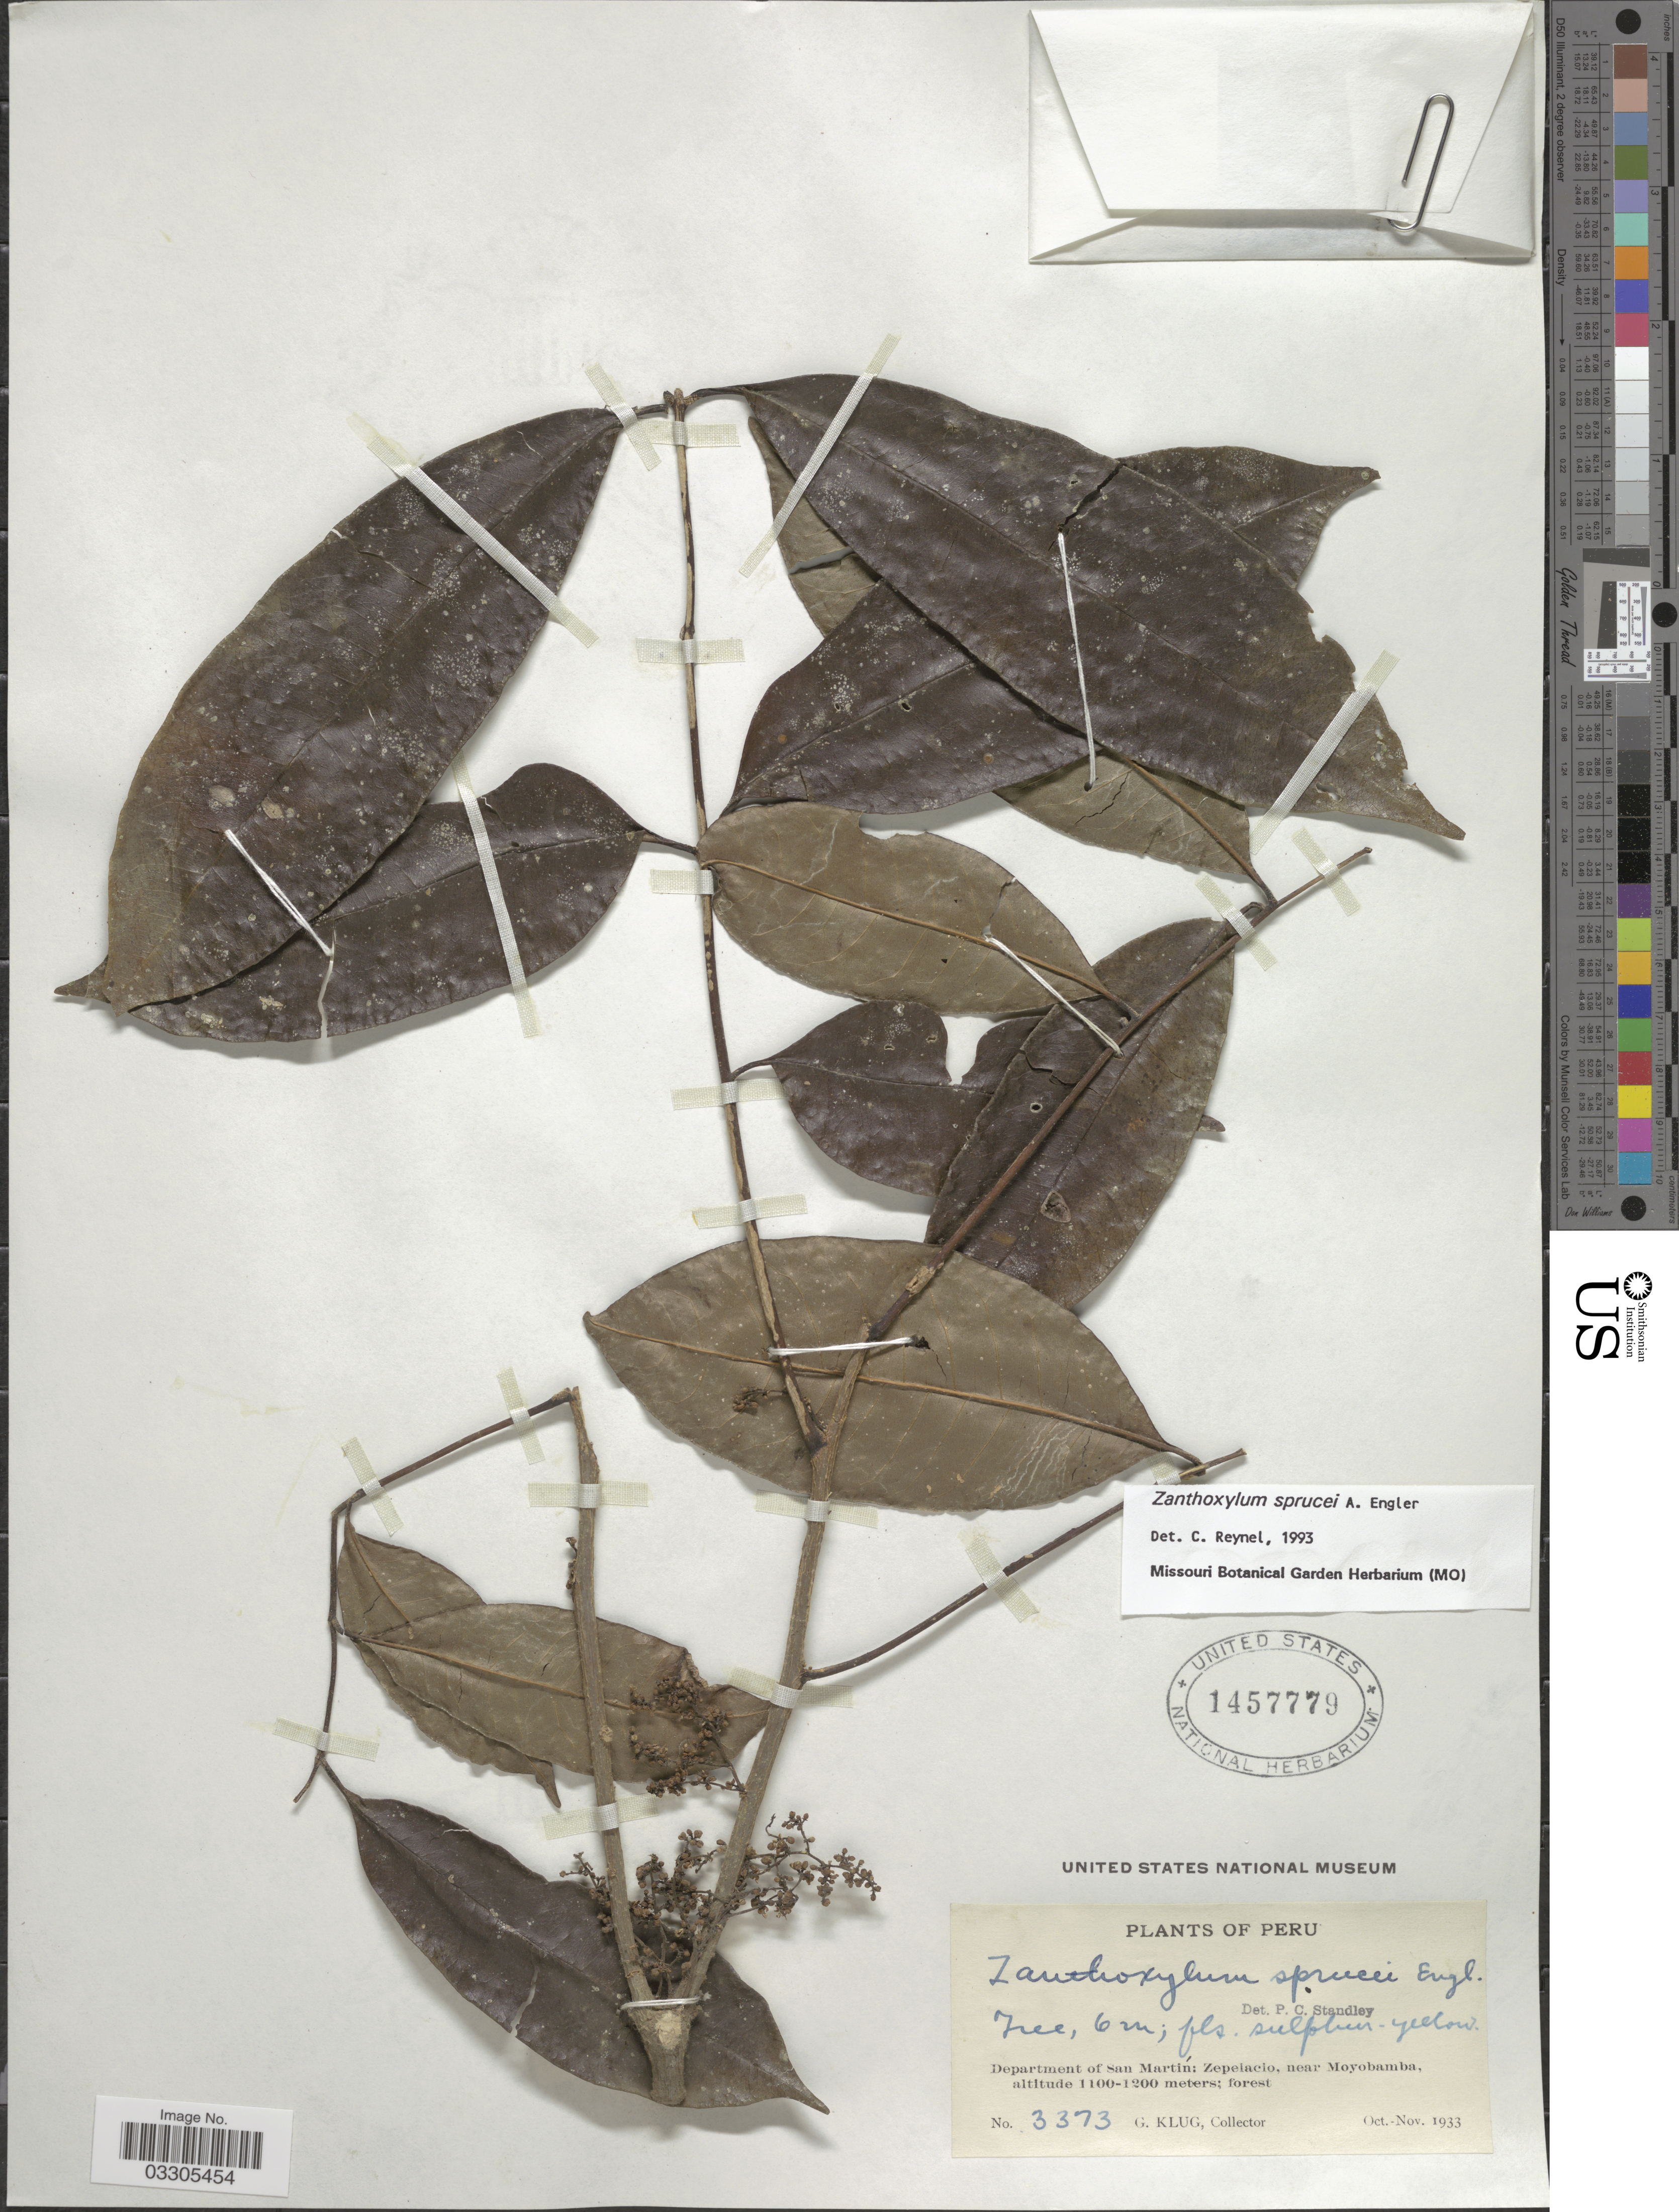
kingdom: Plantae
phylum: Tracheophyta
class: Magnoliopsida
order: Sapindales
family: Rutaceae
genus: Zanthoxylum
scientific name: Zanthoxylum sprucei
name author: Engl.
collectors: G. Klug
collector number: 3373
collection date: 1933-10/1933-11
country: Peru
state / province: San Martín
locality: Department San Martín: Zepelacio, near Moyobamba.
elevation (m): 1100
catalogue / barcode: US 1457779